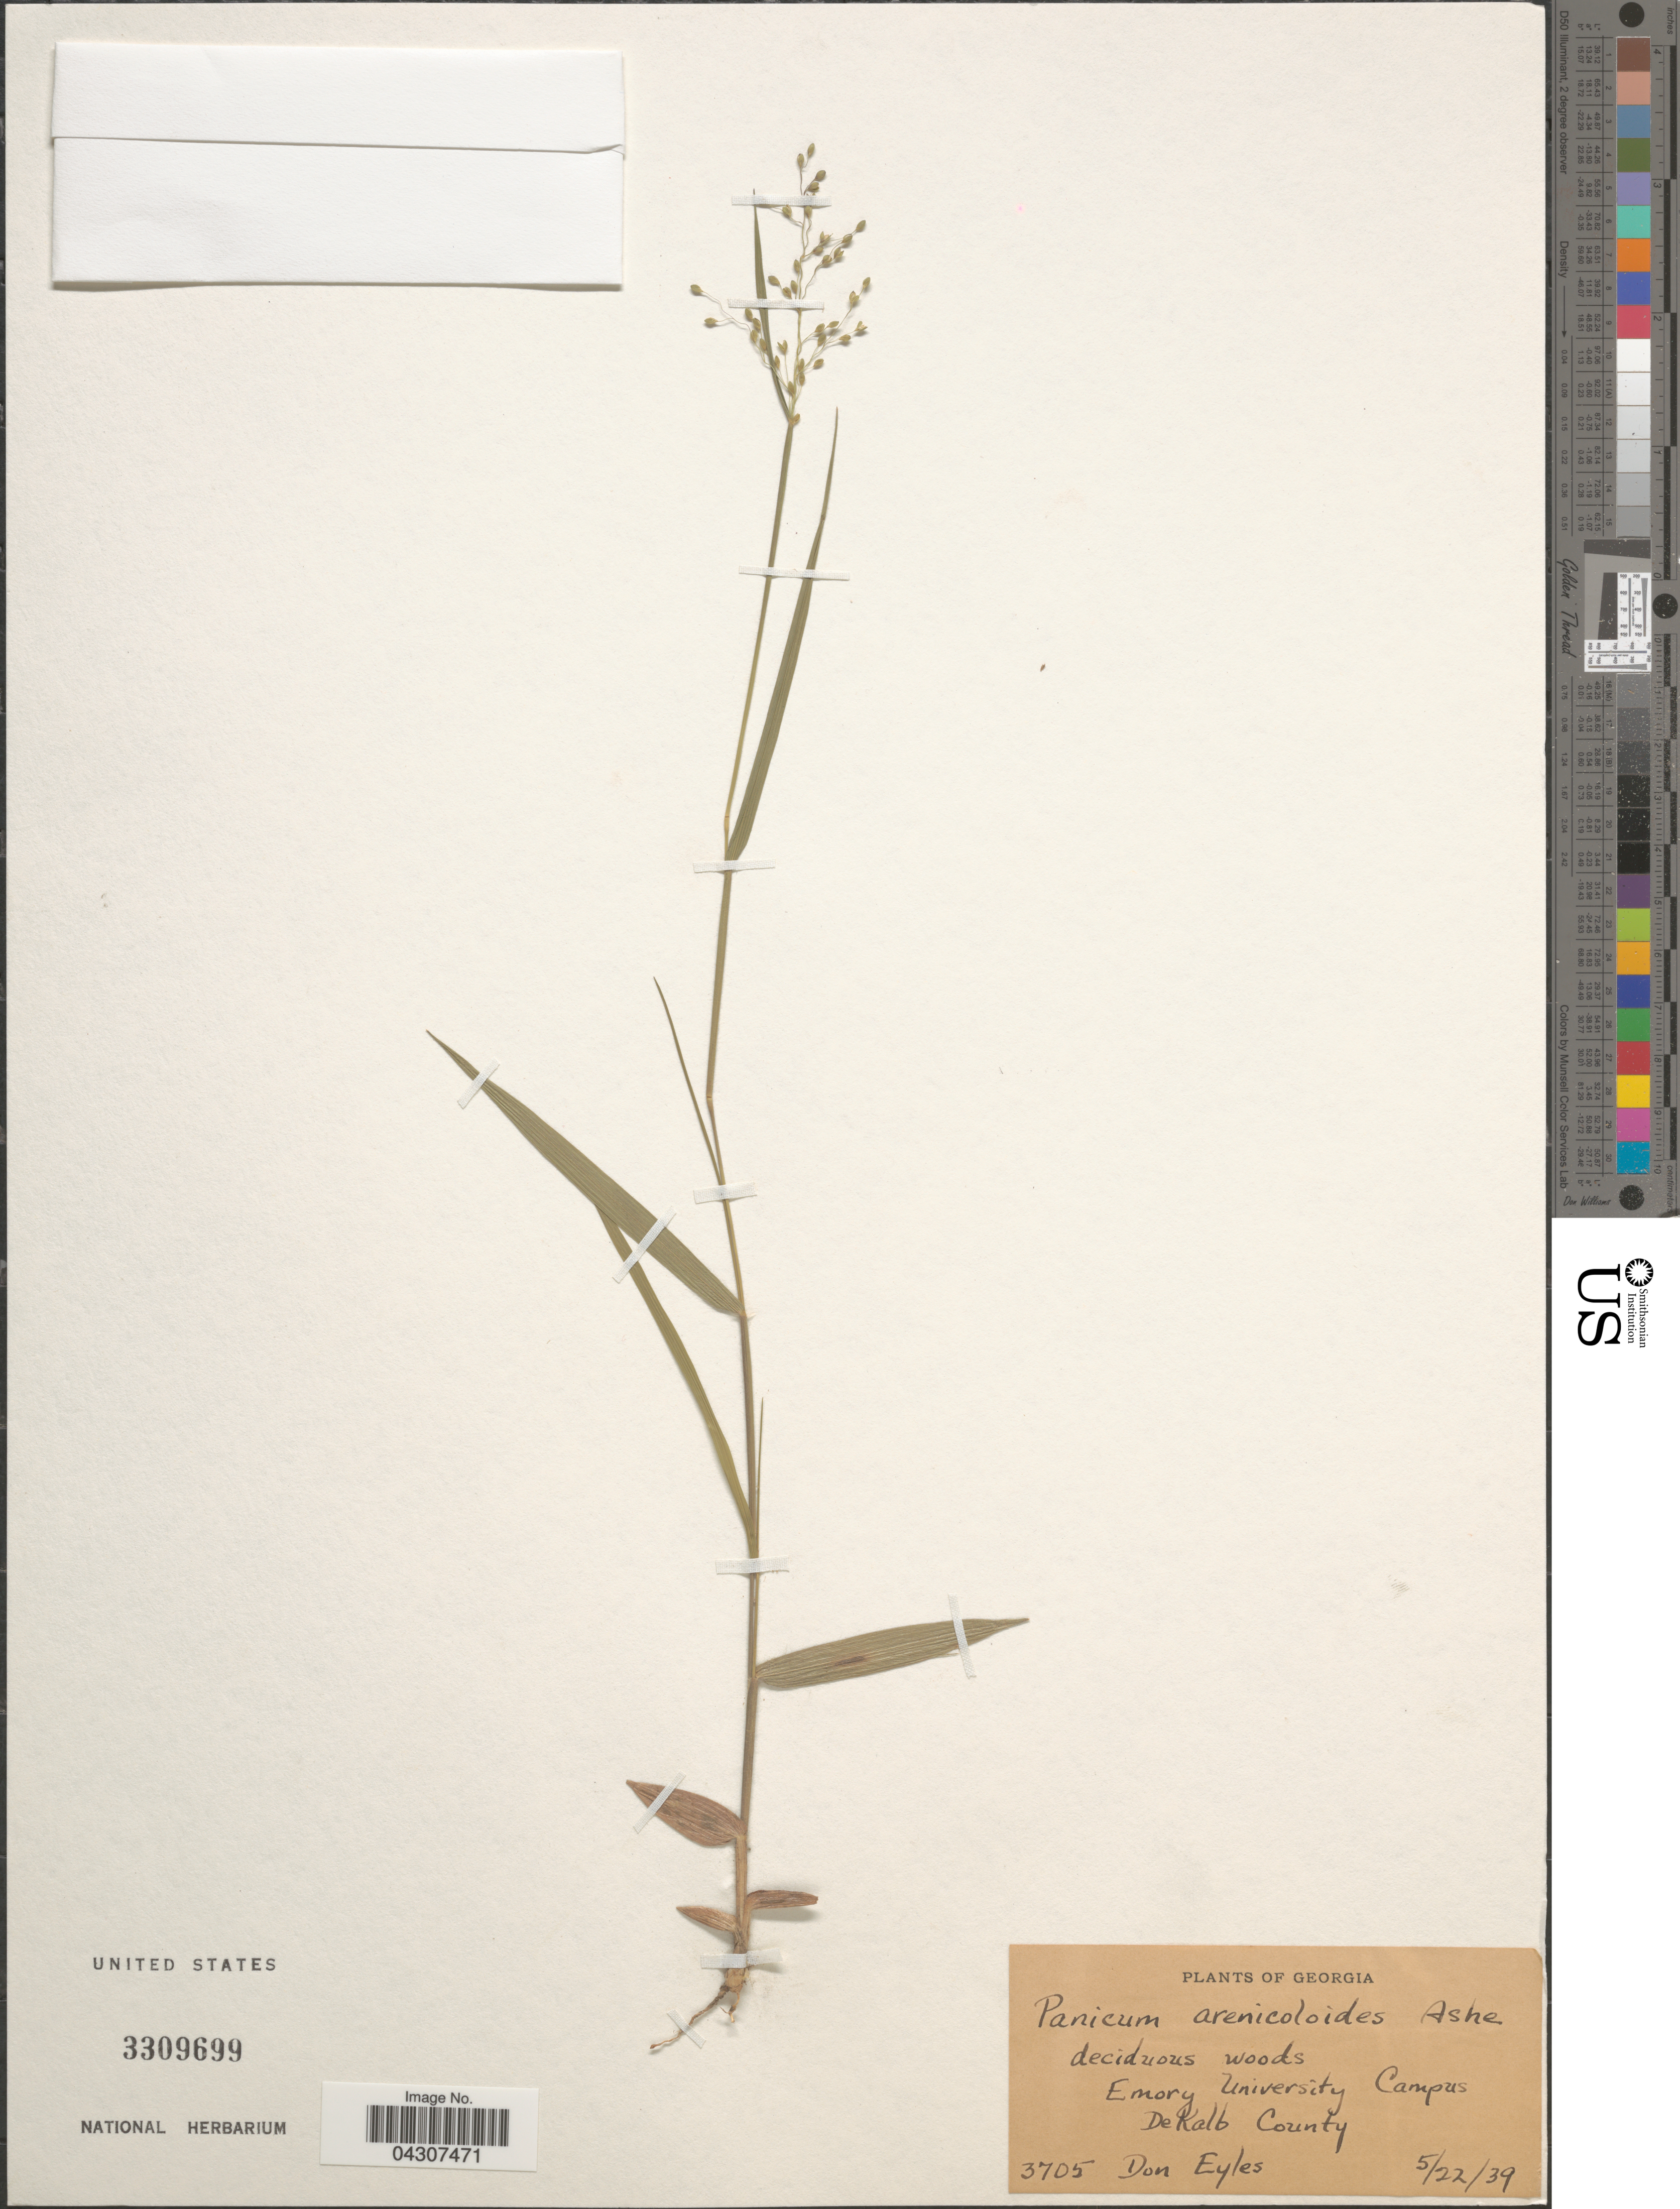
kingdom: Plantae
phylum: Tracheophyta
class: Liliopsida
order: Poales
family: Poaceae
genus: Dichanthelium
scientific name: Dichanthelium aciculare var. ramosum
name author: (Griseb.) Davidse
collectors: D. Eyles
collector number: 3705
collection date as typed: Transcribed d/m/y: 22/5/39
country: United States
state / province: Georgia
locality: Emory University Campus. DeKalb County.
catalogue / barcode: US 3309699